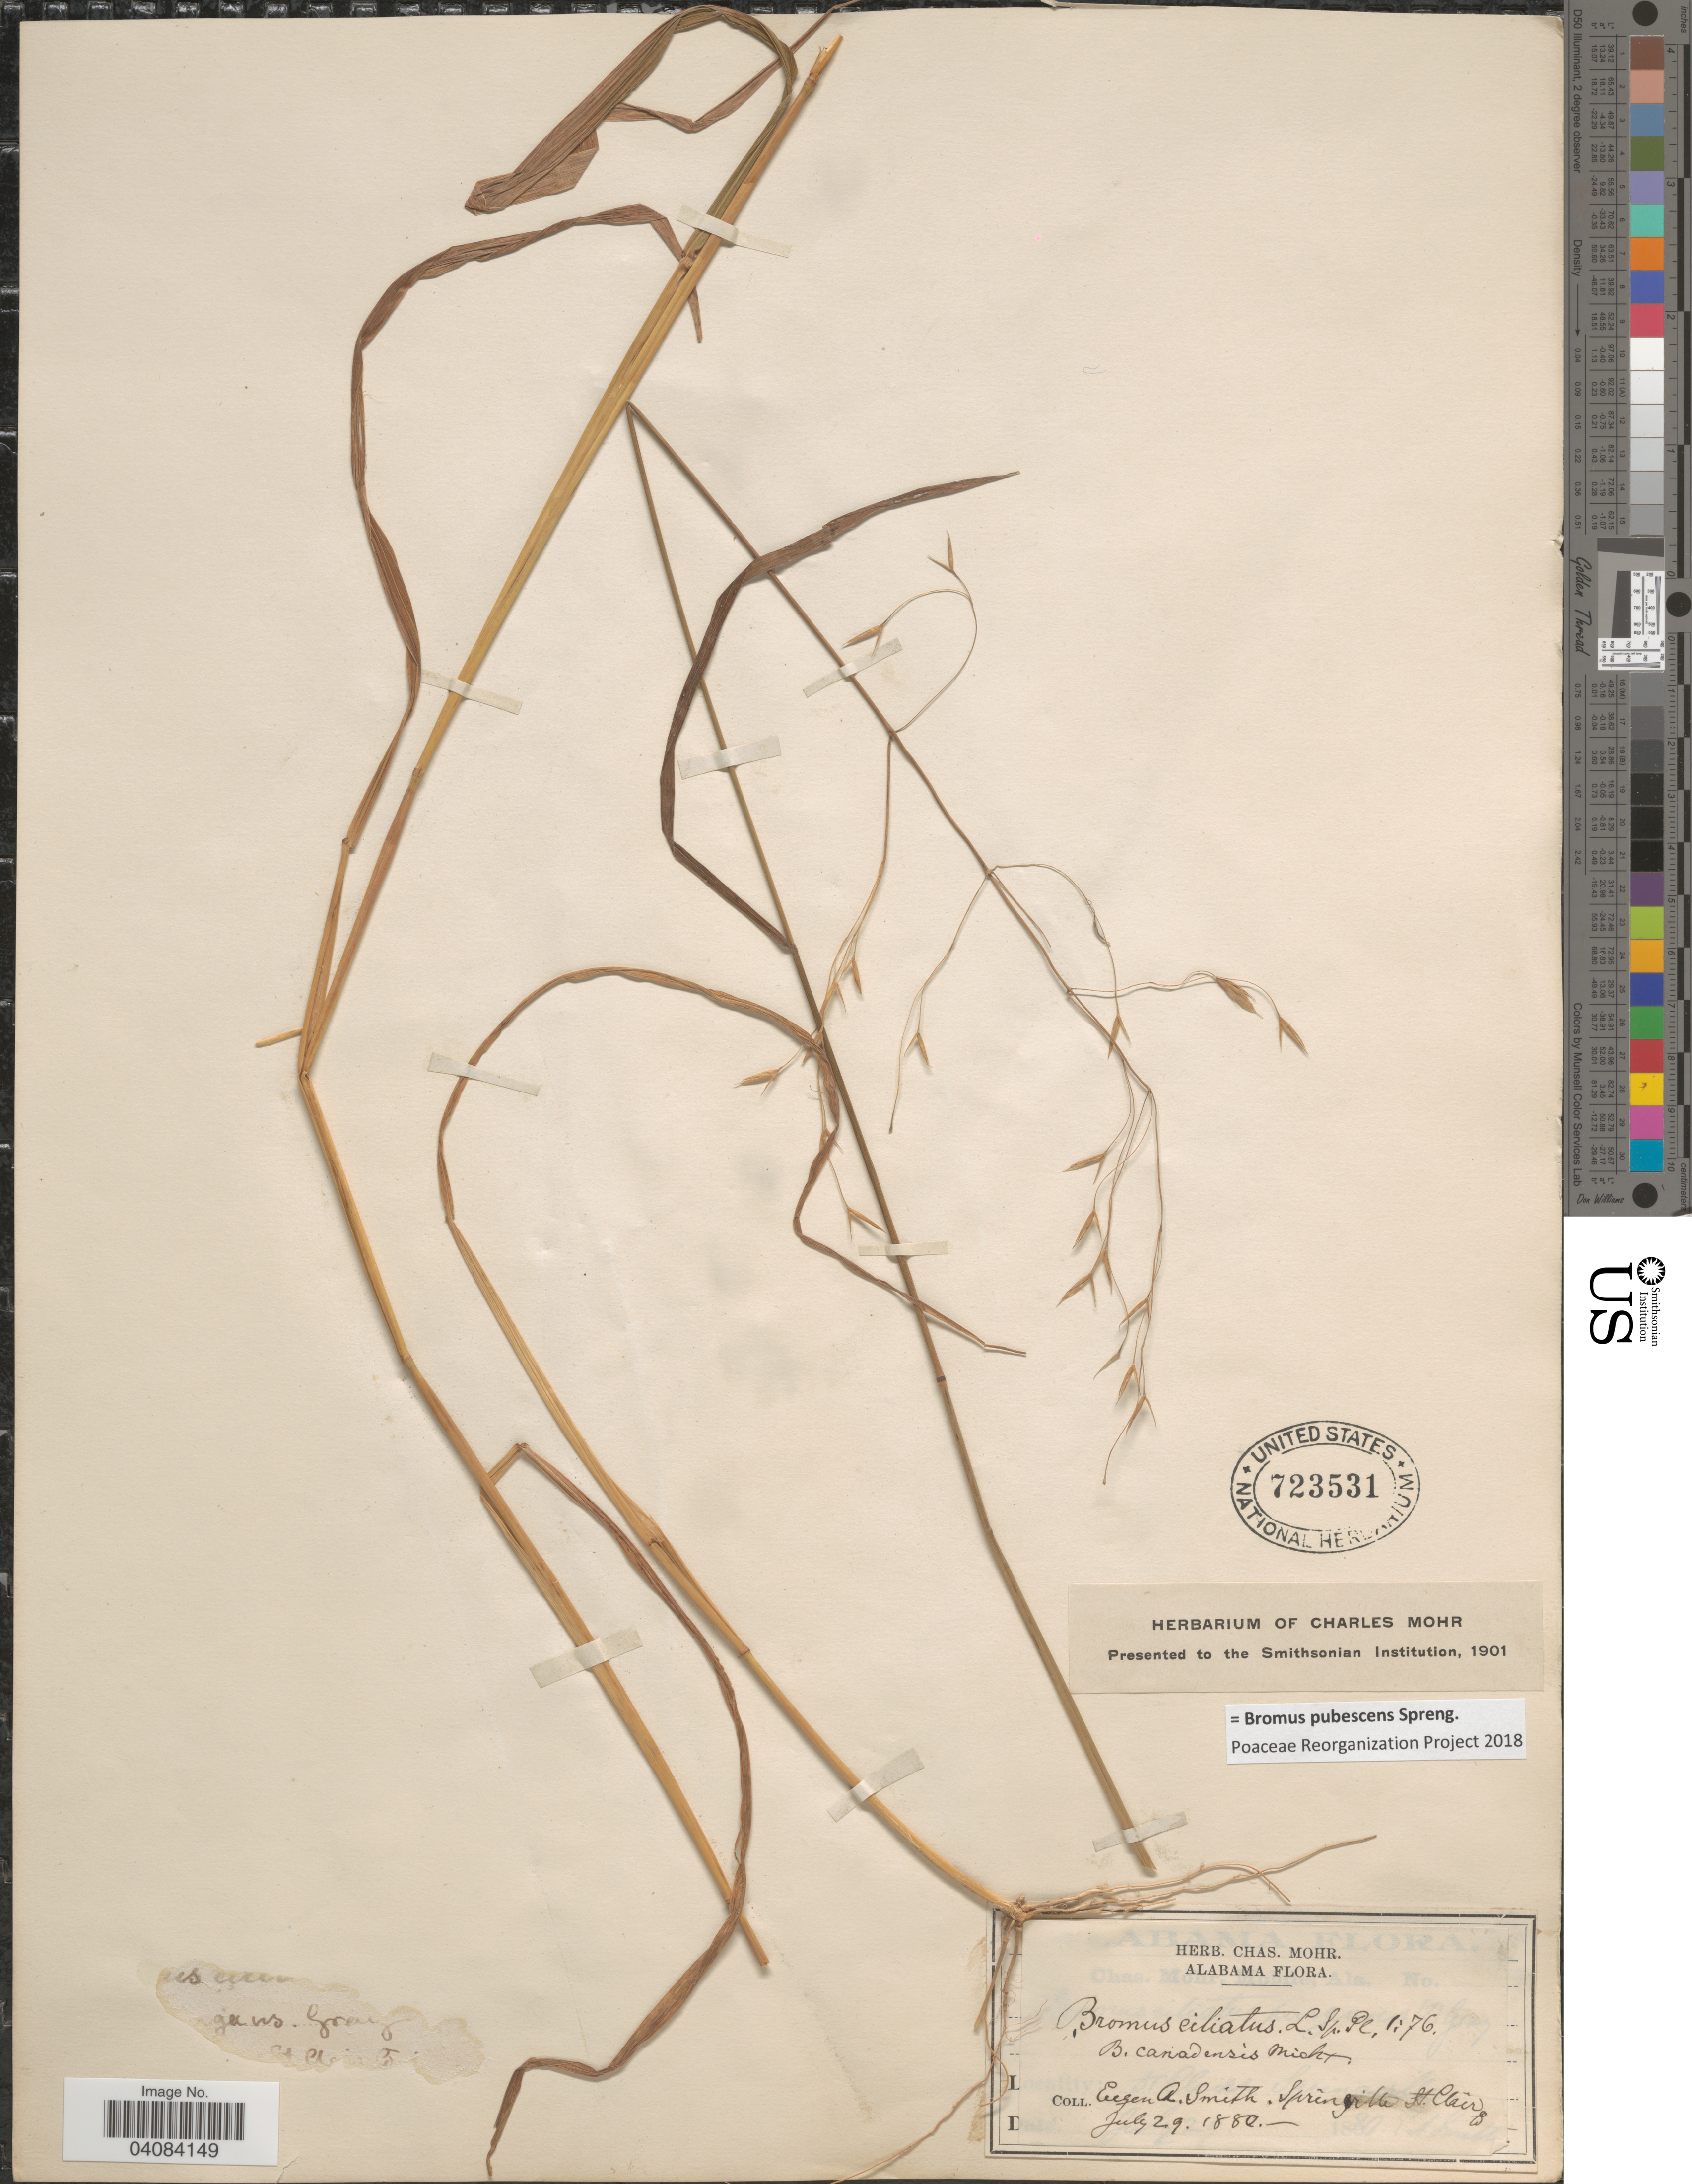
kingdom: Plantae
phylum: Tracheophyta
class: Liliopsida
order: Poales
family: Poaceae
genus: Bromus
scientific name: Bromus pubescens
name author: Muhl. ex Willd.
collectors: E. A. Smith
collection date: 1880-07-29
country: United States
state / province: Alabama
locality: Springville St. Clair.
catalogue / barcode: US 723531